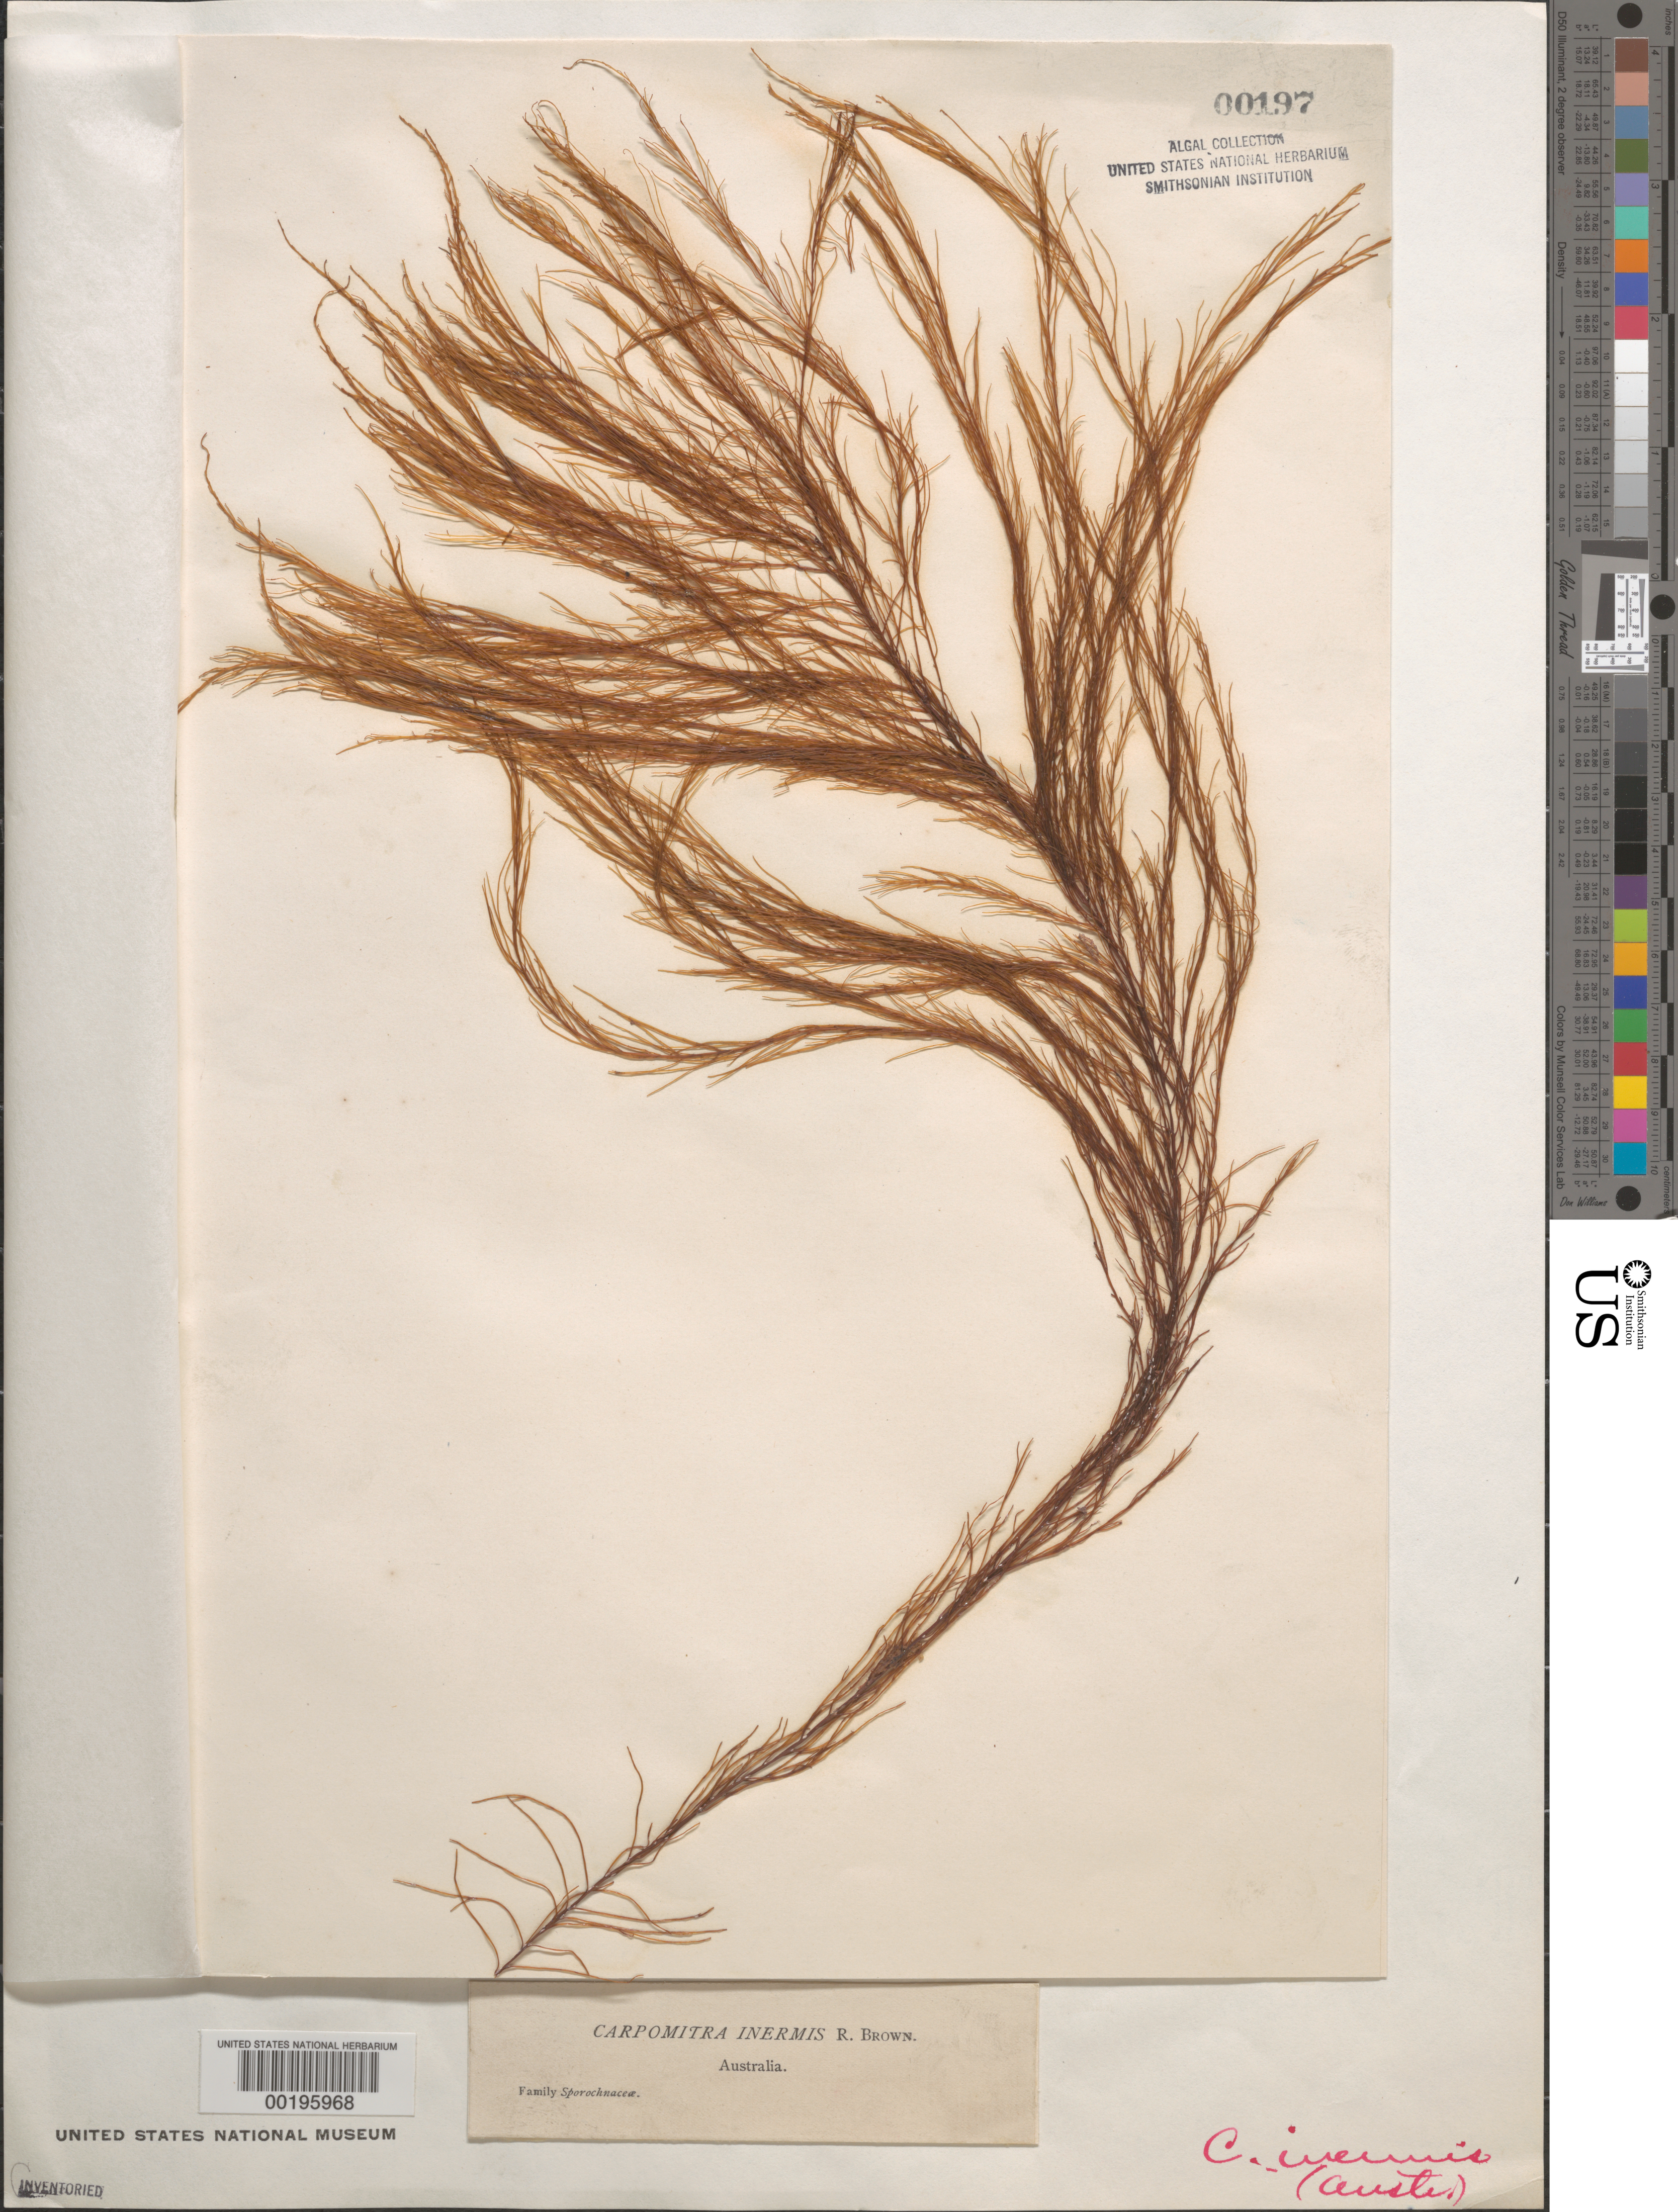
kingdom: Chromista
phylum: Ochrophyta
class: Phaeophyceae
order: Sporochnales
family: Sporochnaceae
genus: Perithalia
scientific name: Perithalia caudata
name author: (Labillardière) Womersley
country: Australia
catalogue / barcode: US 197